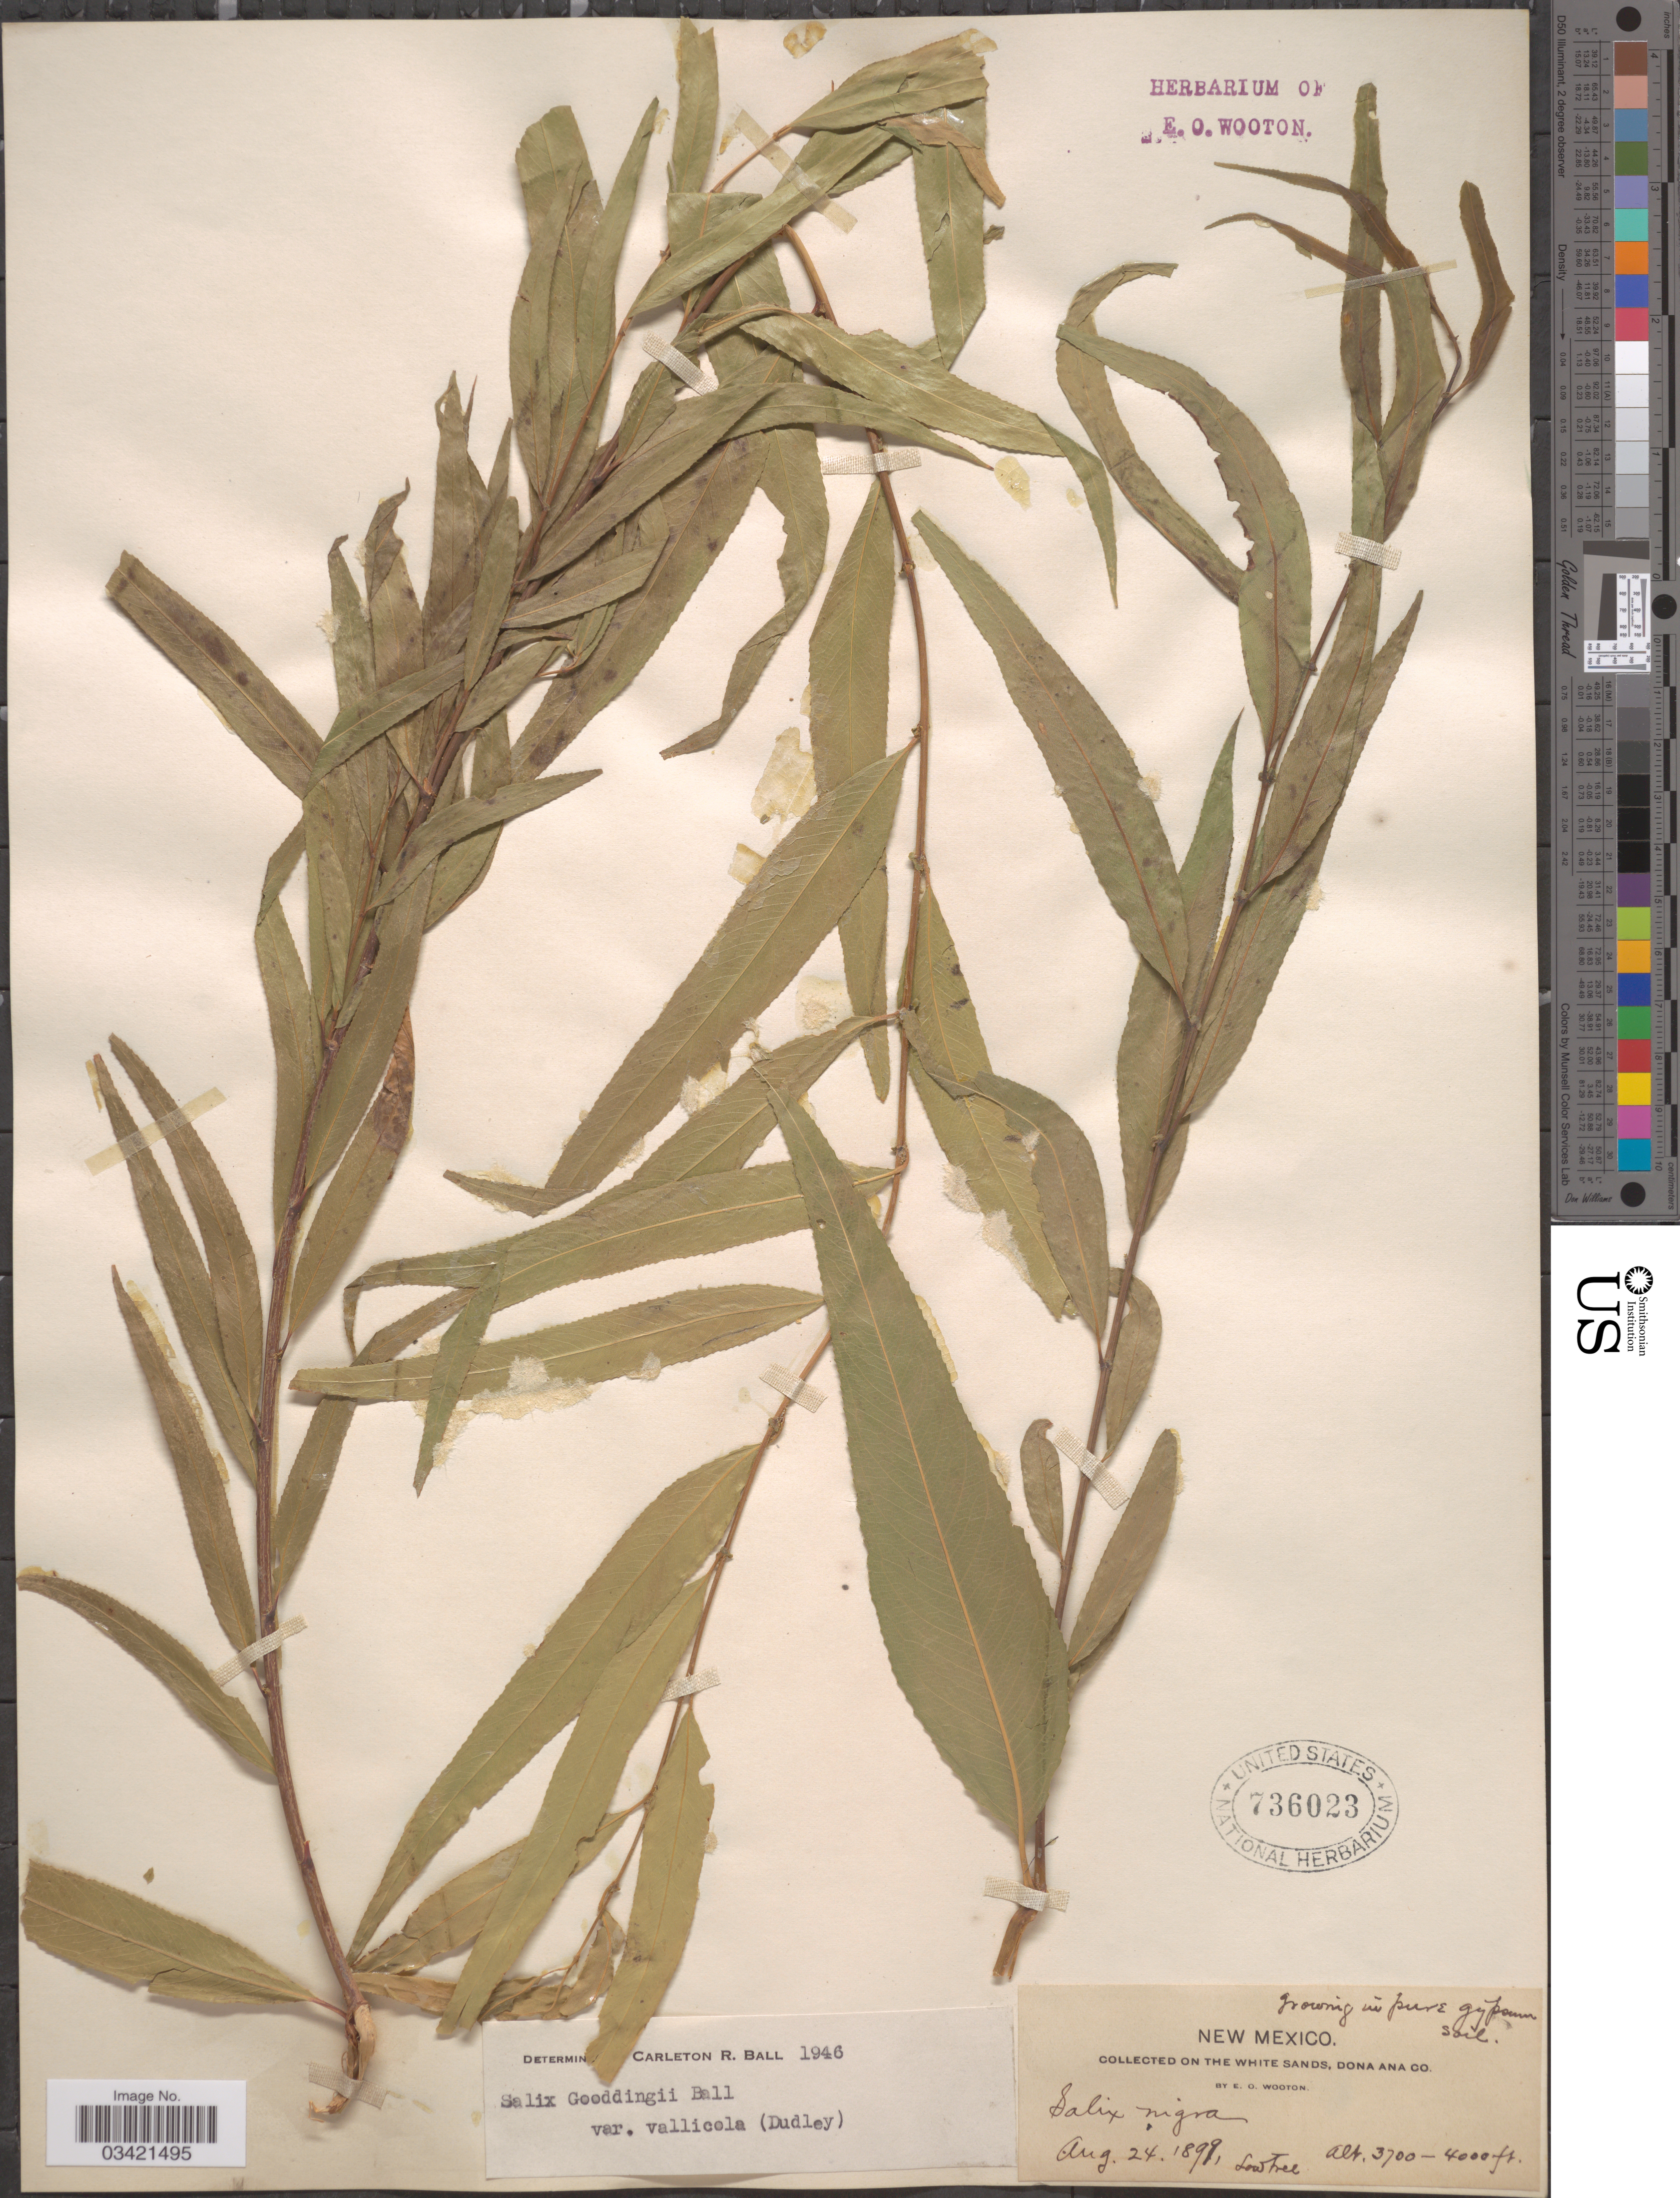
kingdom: Plantae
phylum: Tracheophyta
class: Magnoliopsida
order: Malpighiales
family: Salicaceae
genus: Salix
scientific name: Salix gooddingii var. vallicola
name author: (Dudley) C.R. Ball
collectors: E. O. Wooton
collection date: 1899-08-24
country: United States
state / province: New Mexico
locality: The White Sands, Dona Ana Co.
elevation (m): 1128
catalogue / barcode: US 736023